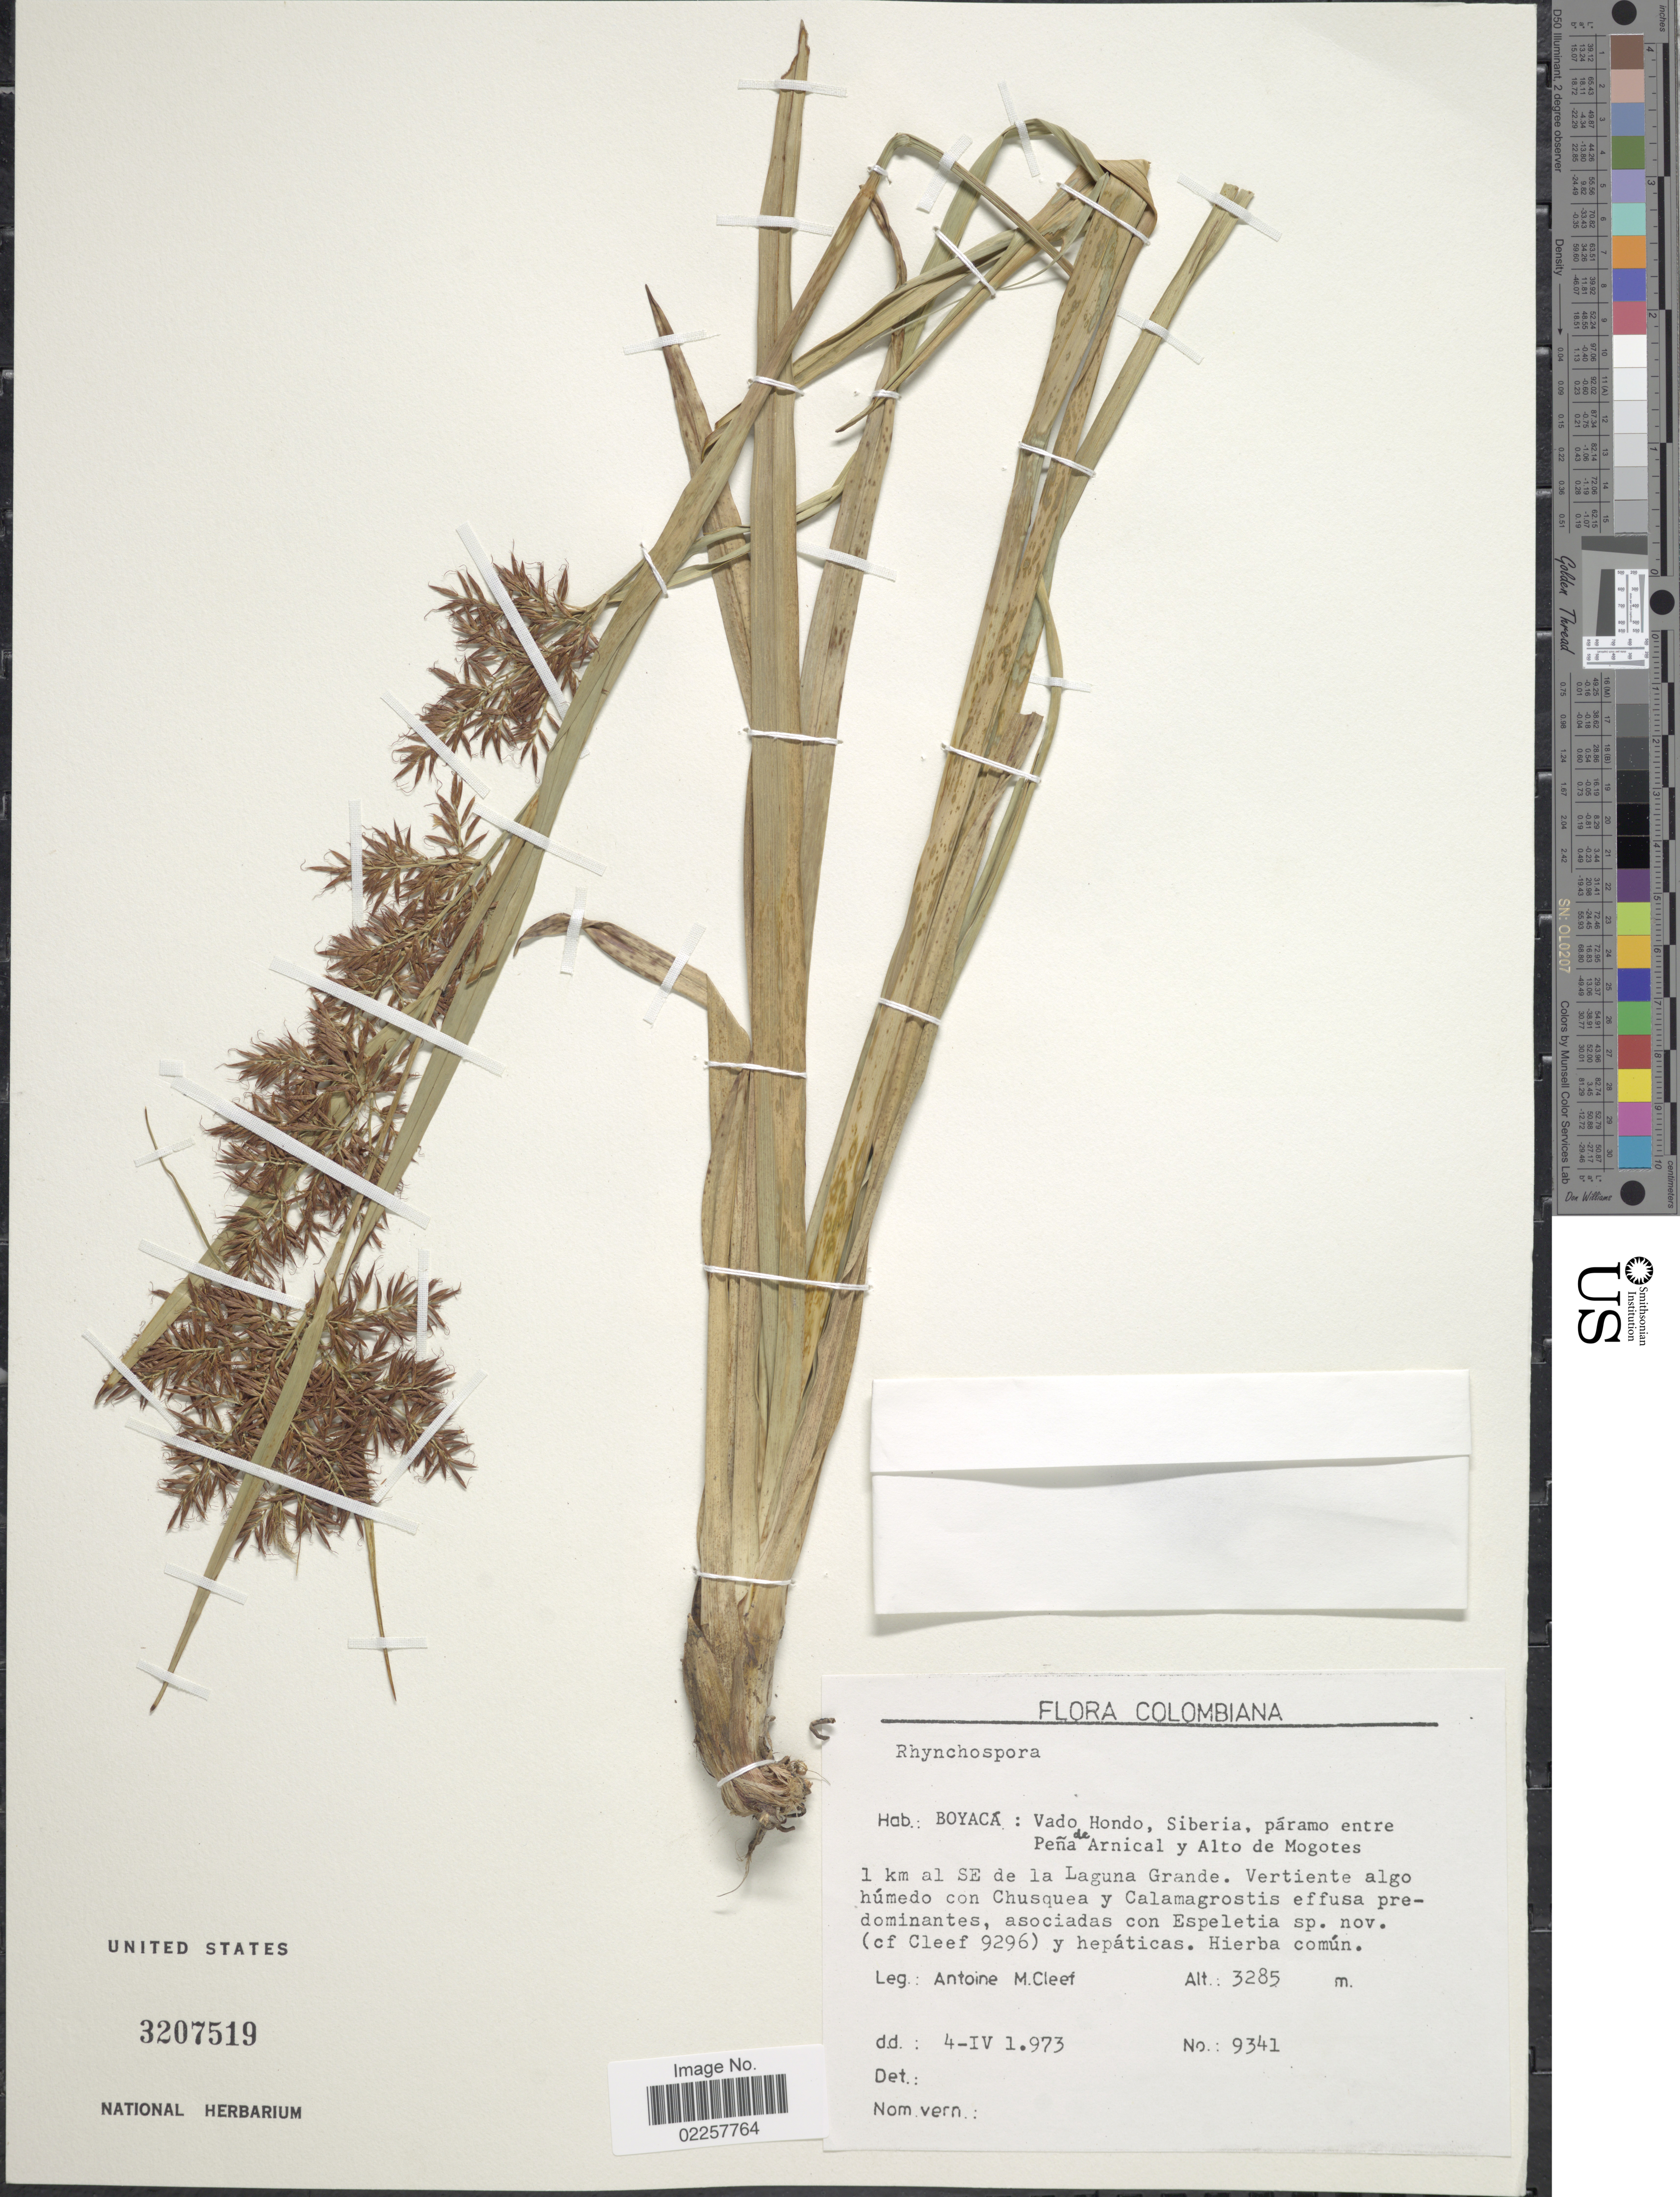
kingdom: Plantae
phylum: Tracheophyta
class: Liliopsida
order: Poales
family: Cyperaceae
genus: Rhynchospora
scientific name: Rhynchospora sp.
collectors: A. M. Cleef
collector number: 9341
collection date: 1973-04-04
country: Colombia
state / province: Boyacá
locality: Vado Hondo, Siberia, paramo entre Pena de Arnical y Alto de Mogotes, 1 km al SE de la Laguna Grande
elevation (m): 3285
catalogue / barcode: US 3207519